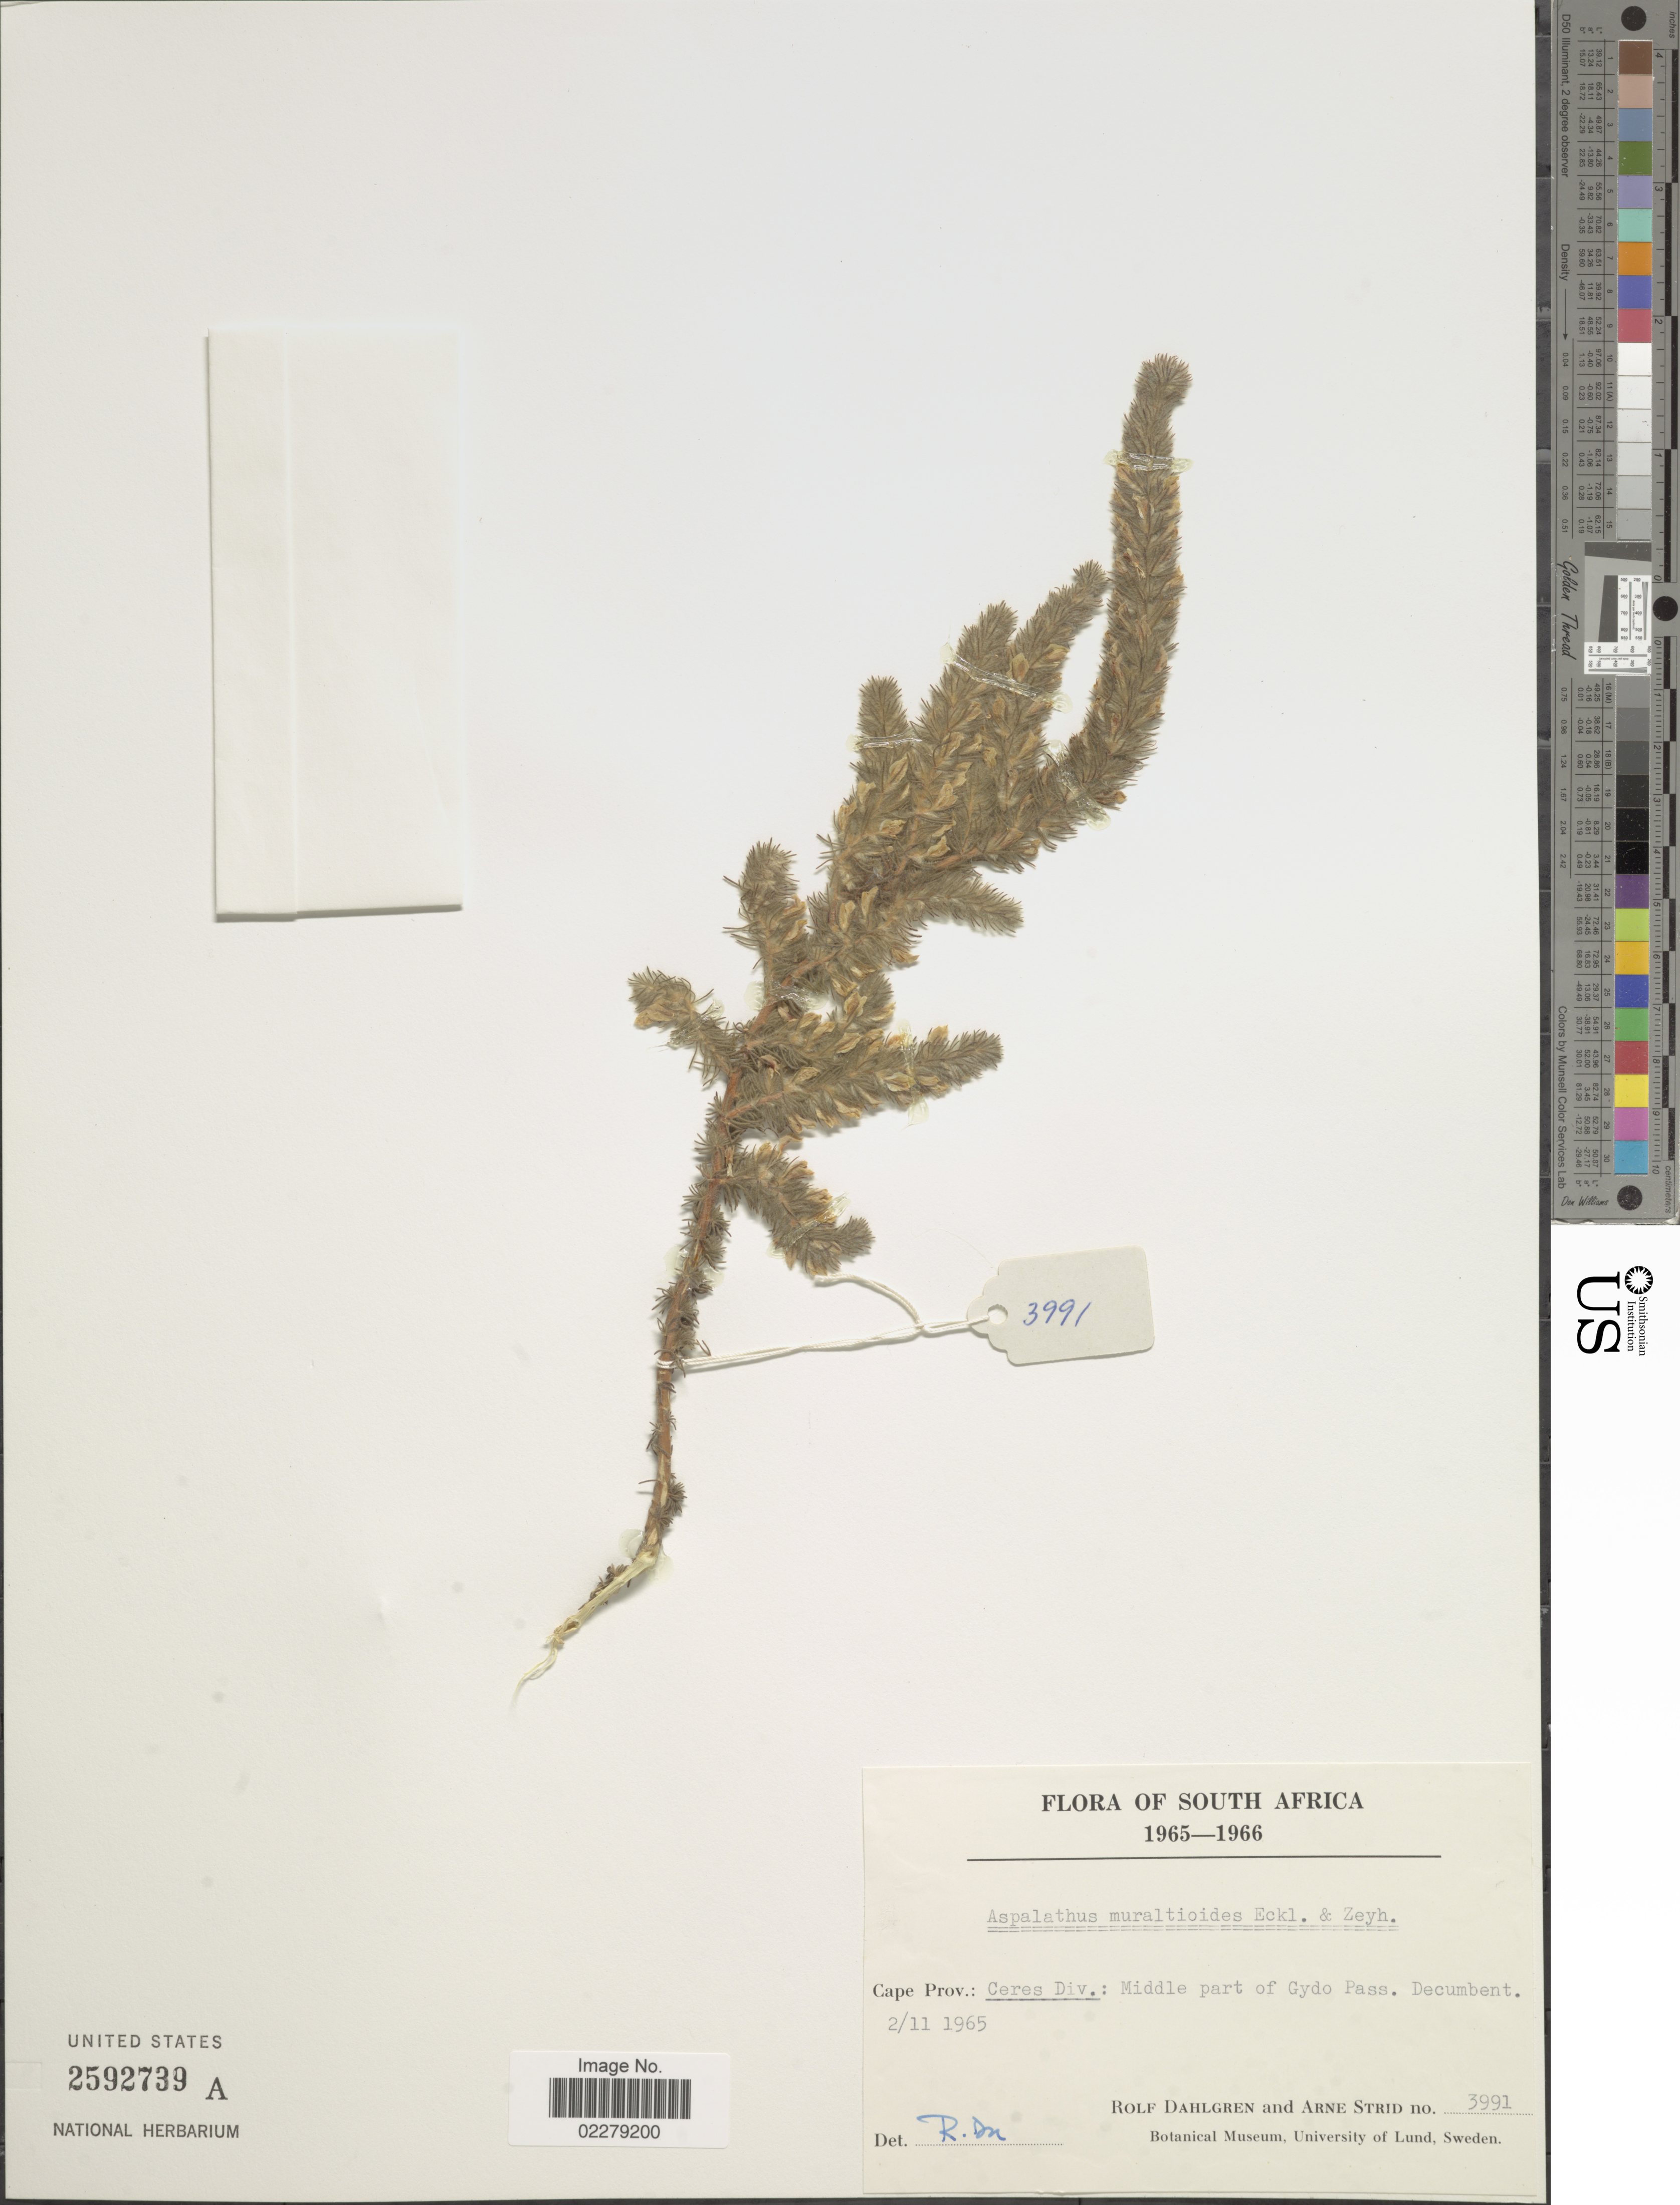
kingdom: Plantae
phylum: Tracheophyta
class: Magnoliopsida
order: Fabales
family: Fabaceae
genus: Aspalathus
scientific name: Aspalathus muraltioides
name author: Eckl. & Zeyh.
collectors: R. Dahlgren & A. Strid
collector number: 3991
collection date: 1965-11-02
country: South Africa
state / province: Western Cape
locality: Ceres Div.: Middle part of Gydo Pass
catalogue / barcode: US 2592739A